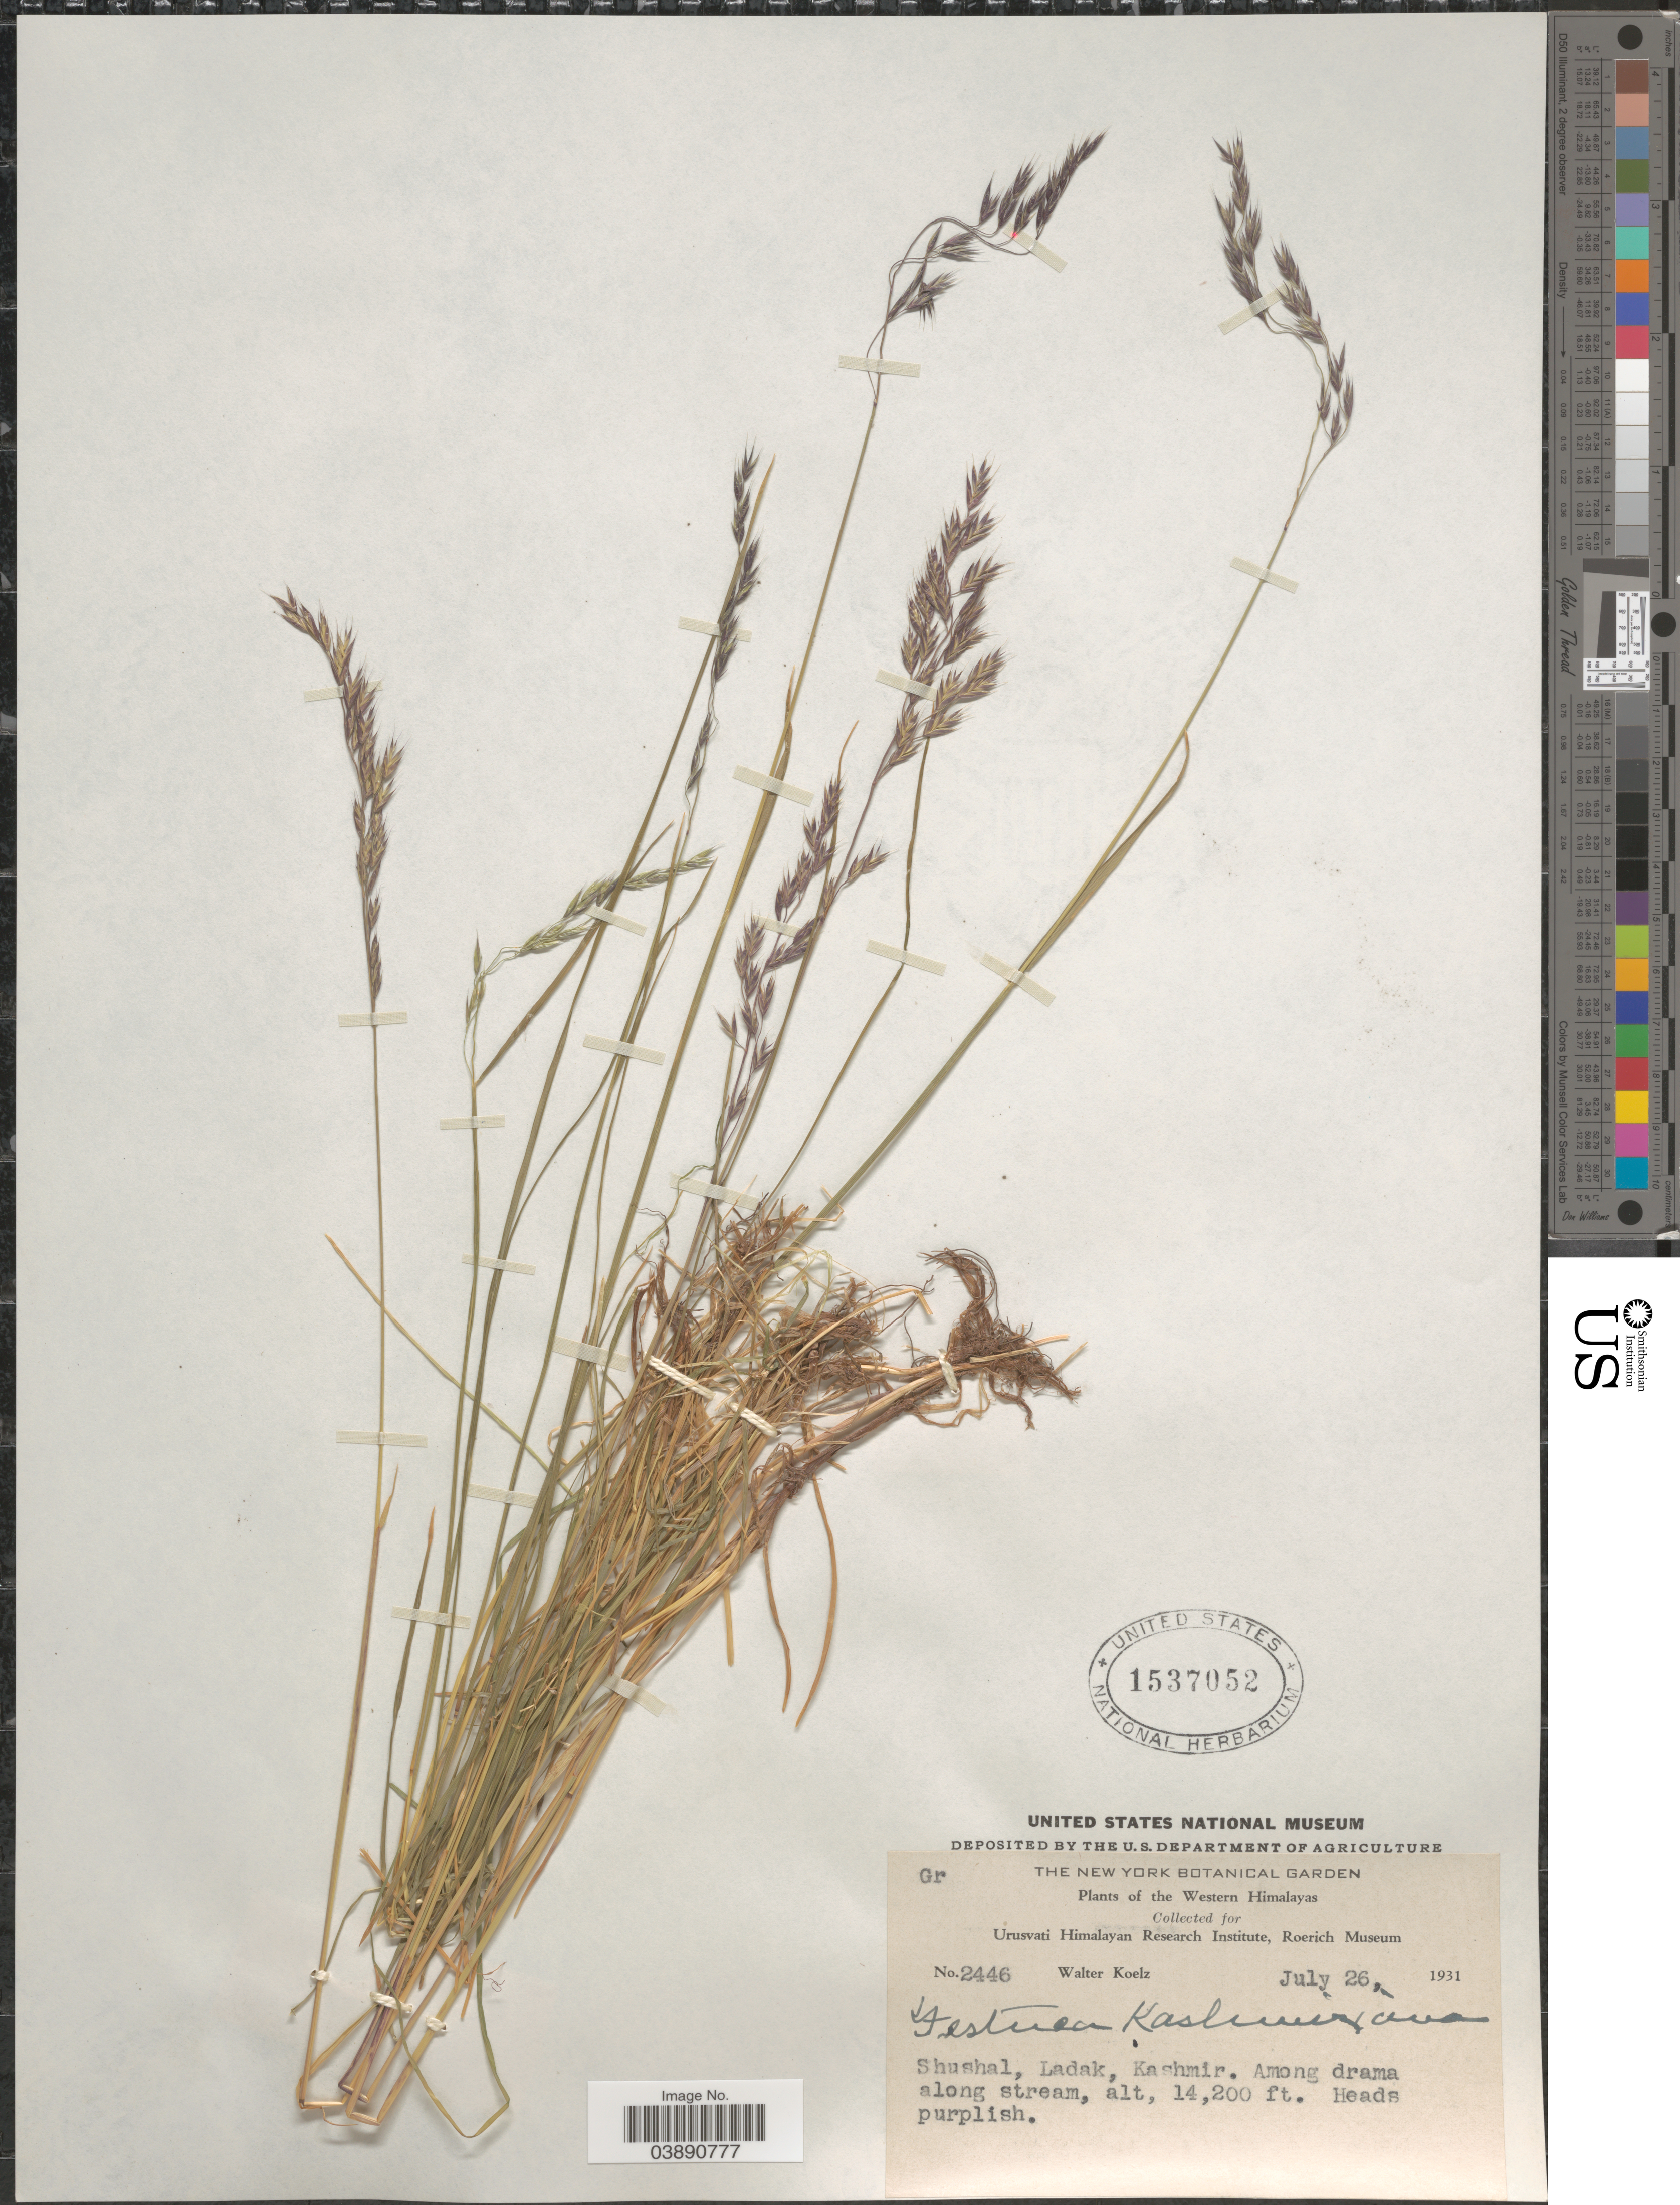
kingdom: Plantae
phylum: Tracheophyta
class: Liliopsida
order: Poales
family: Poaceae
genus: Festuca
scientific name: Festuca kashmiriana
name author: Stapf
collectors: W. N. Koelz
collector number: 2446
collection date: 1931-07-26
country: India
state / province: Ladakh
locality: Western Himalayas. Shushal, Ladak, Kashmir. Among drama along stream.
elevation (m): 4328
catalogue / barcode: US 1537052